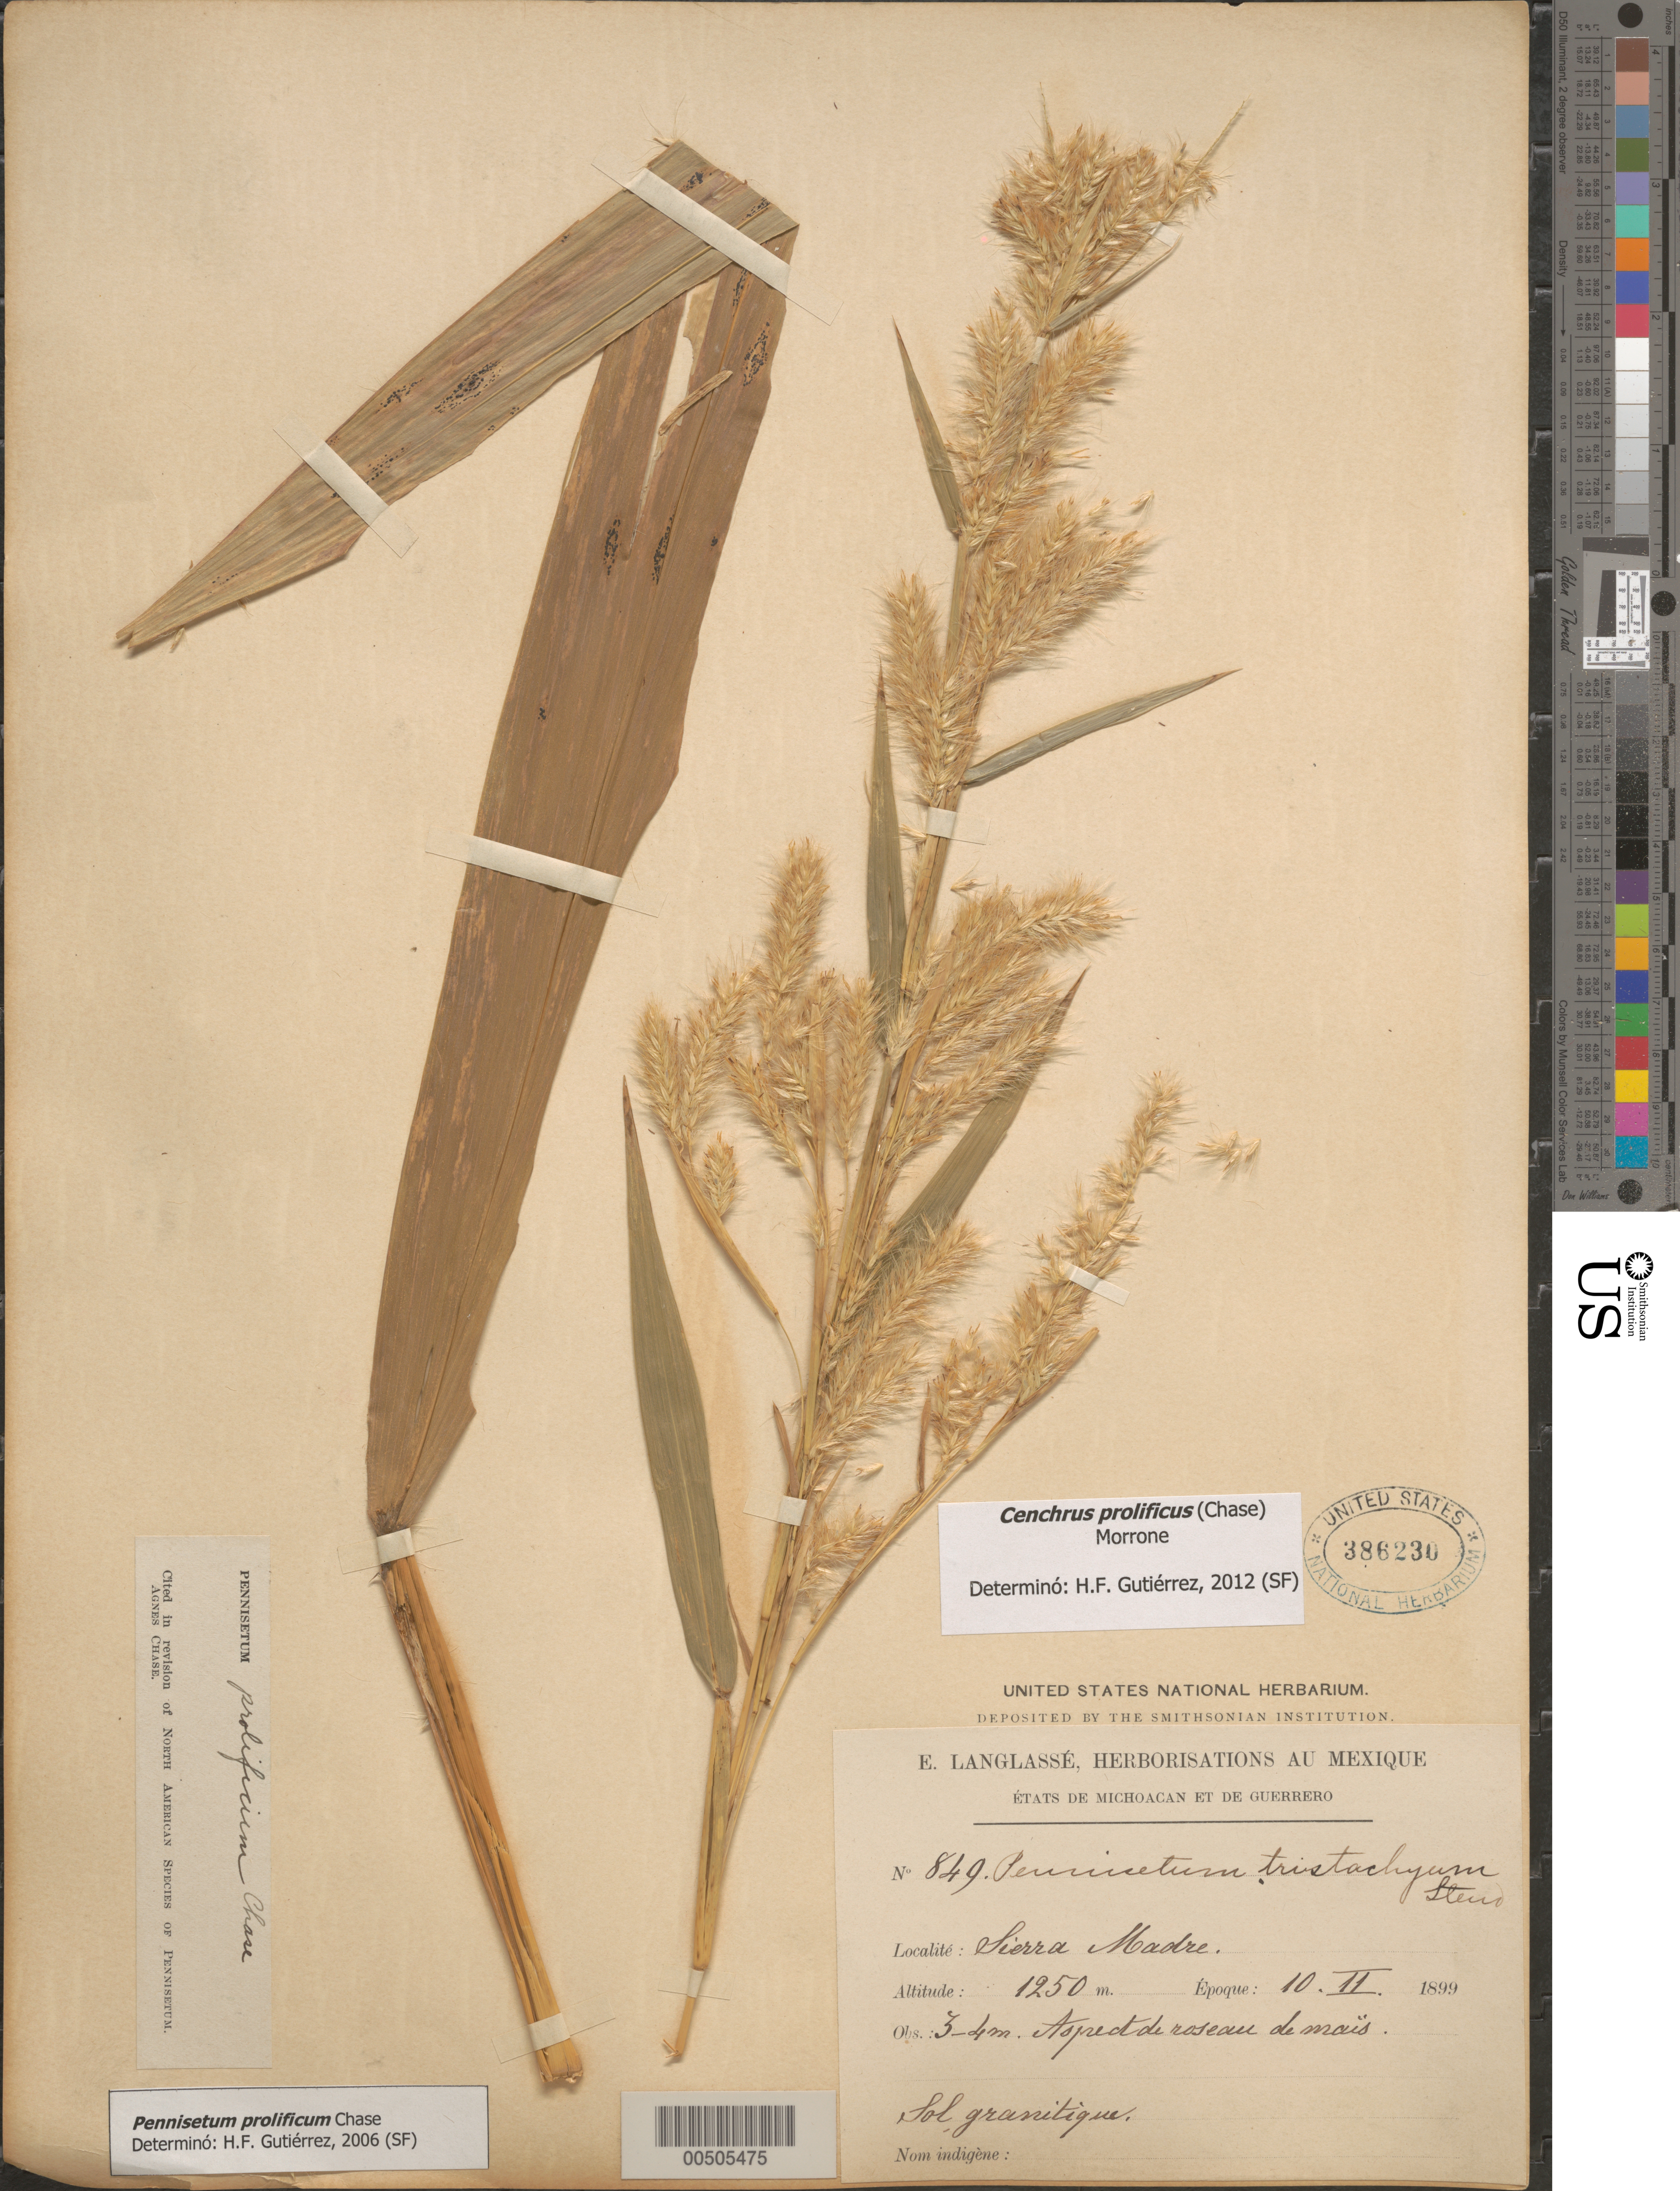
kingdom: Plantae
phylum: Tracheophyta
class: Liliopsida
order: Poales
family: Poaceae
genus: Cenchrus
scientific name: Cenchrus prolificus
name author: (Chase) Morrone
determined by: Gutiérrez, H. F.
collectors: E. Langlassé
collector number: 849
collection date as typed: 10 Feb 1899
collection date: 1899-02-10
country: Mexico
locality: States of Michoacan and Guerrero, Sierra Madre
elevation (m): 1250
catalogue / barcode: US 386230